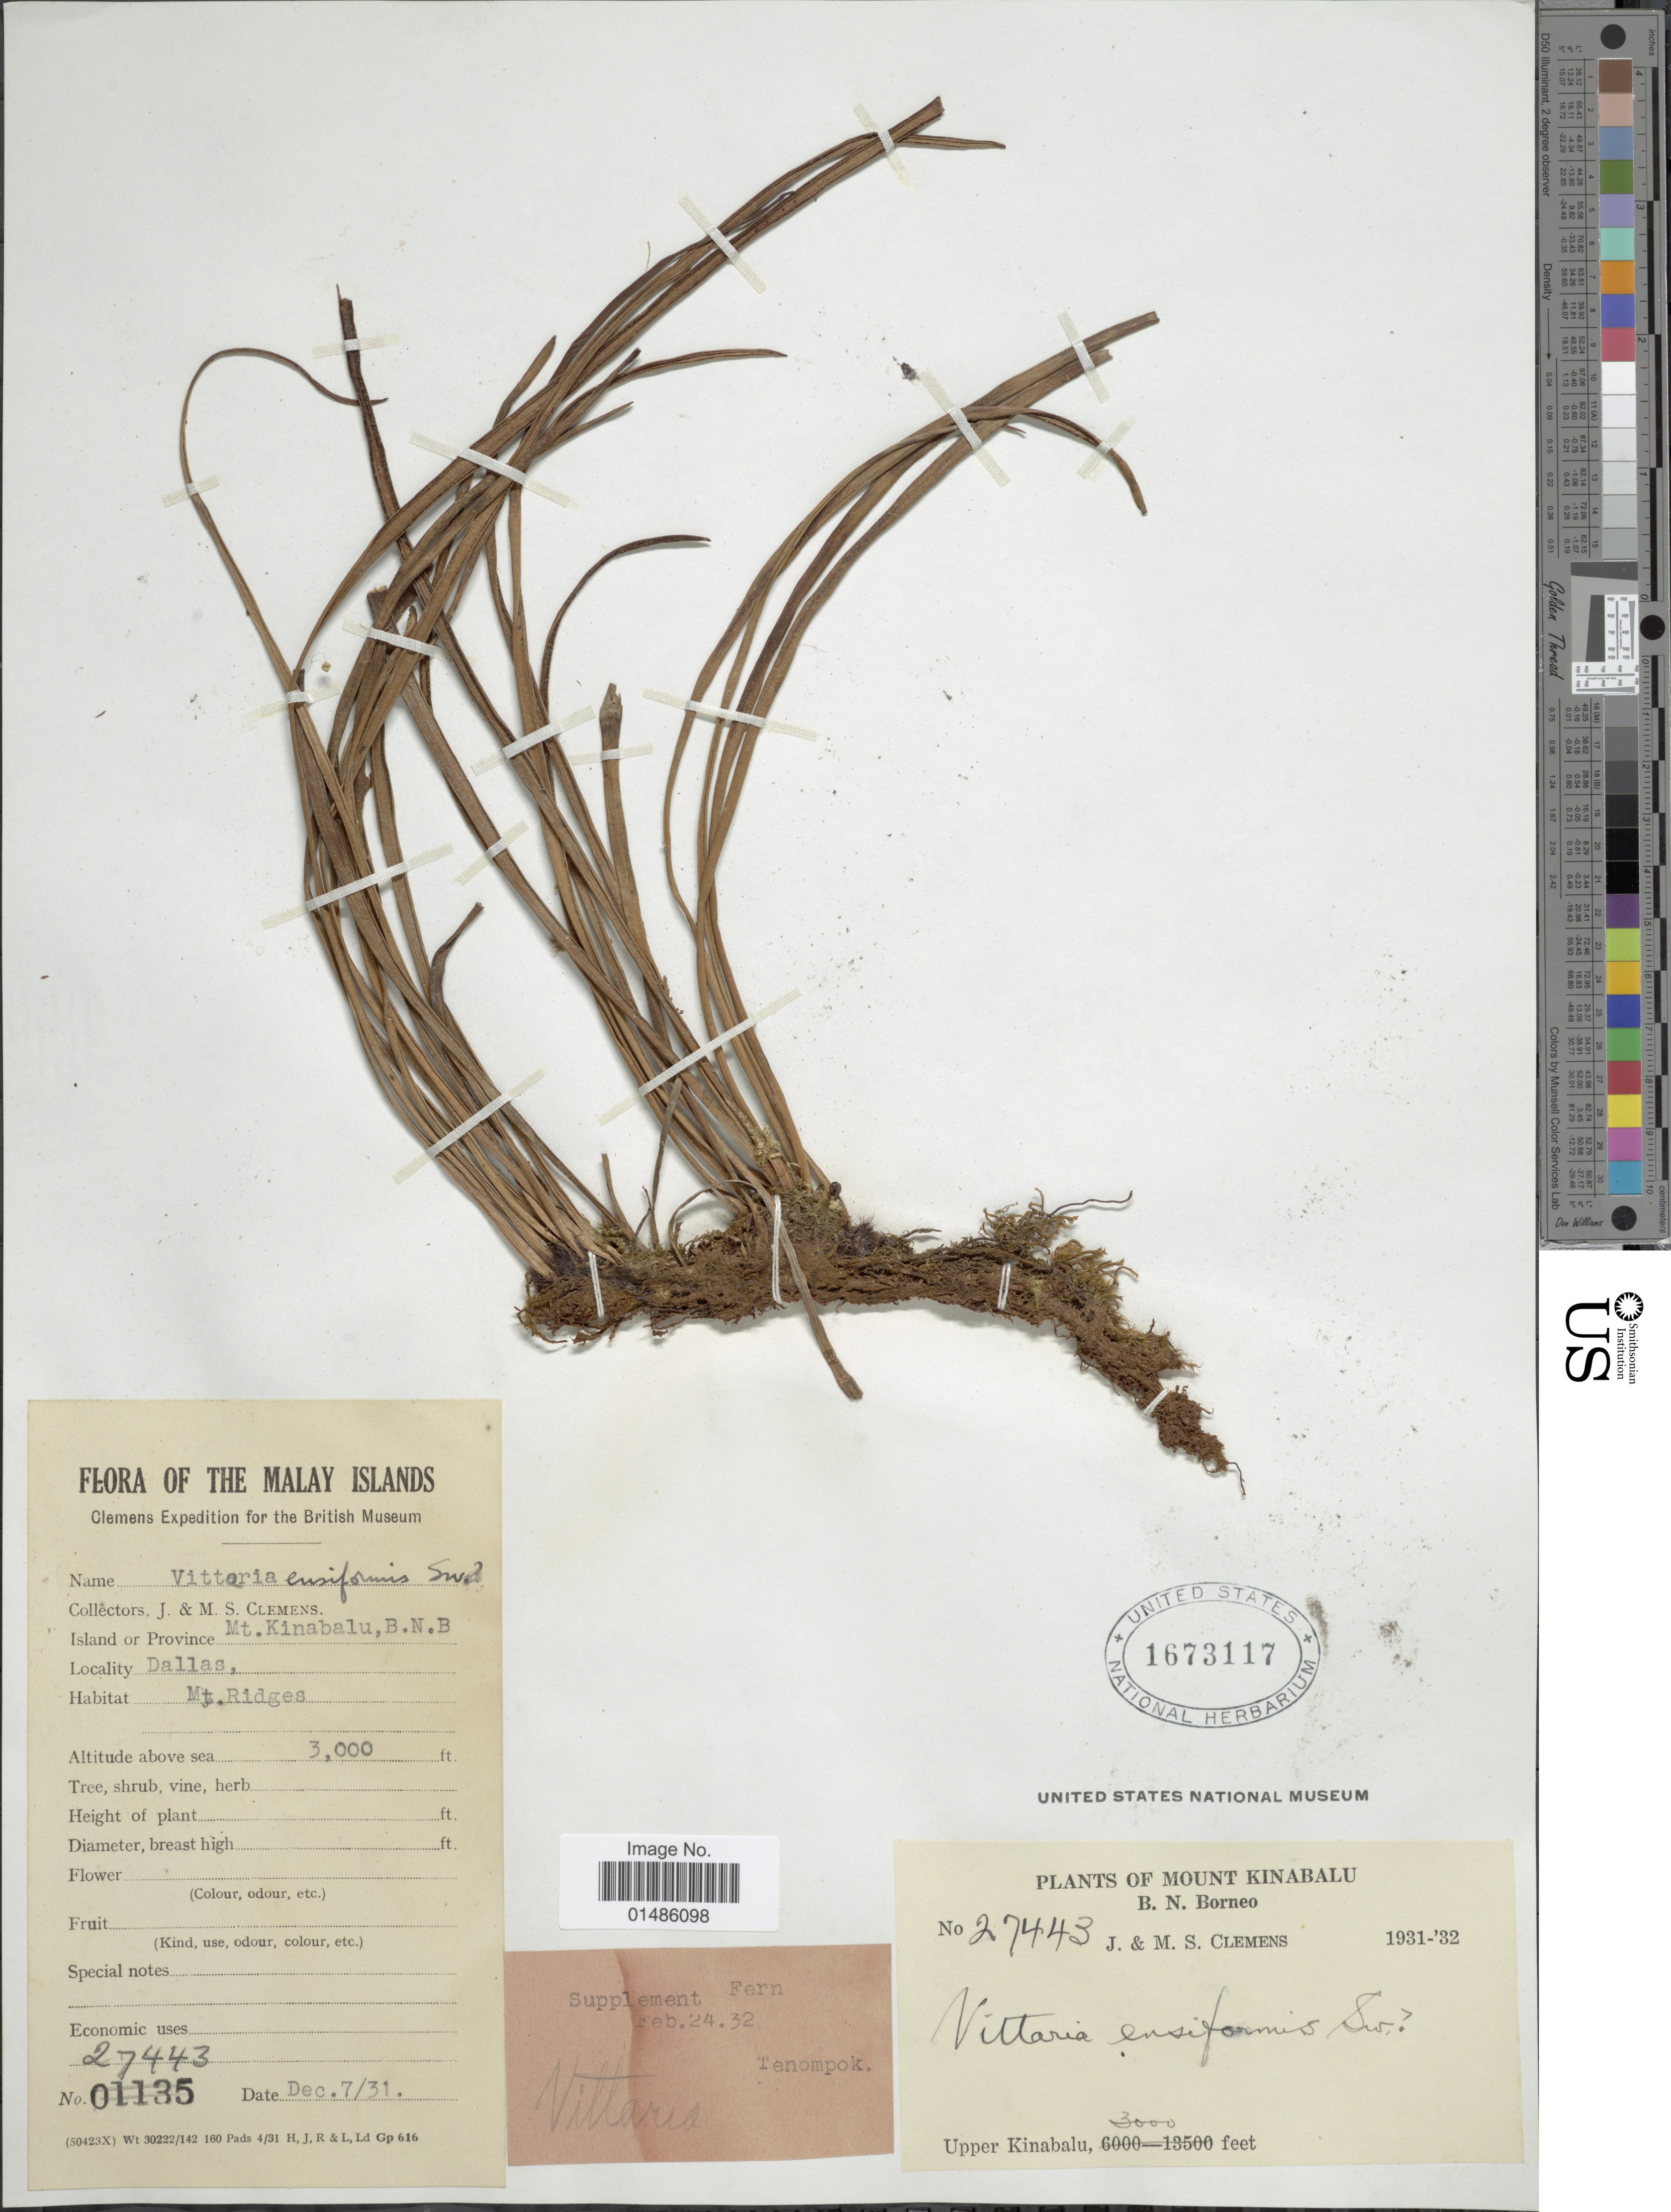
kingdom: Plantae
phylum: Tracheophyta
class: Polypodiopsida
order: Polypodiales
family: Pteridaceae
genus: Haplopteris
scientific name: Haplopteris ensiformis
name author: (Sw.) E.H. Crane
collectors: J. Clemens & M. S. Clemens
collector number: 27443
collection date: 1931-12-07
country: Malaysia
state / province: Sabah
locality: Mount Kinabalu. B.N. Borneo. Upper Kinabalu. Malay Islands. Dallas, Mt. Ridges.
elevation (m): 914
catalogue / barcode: US 1673117